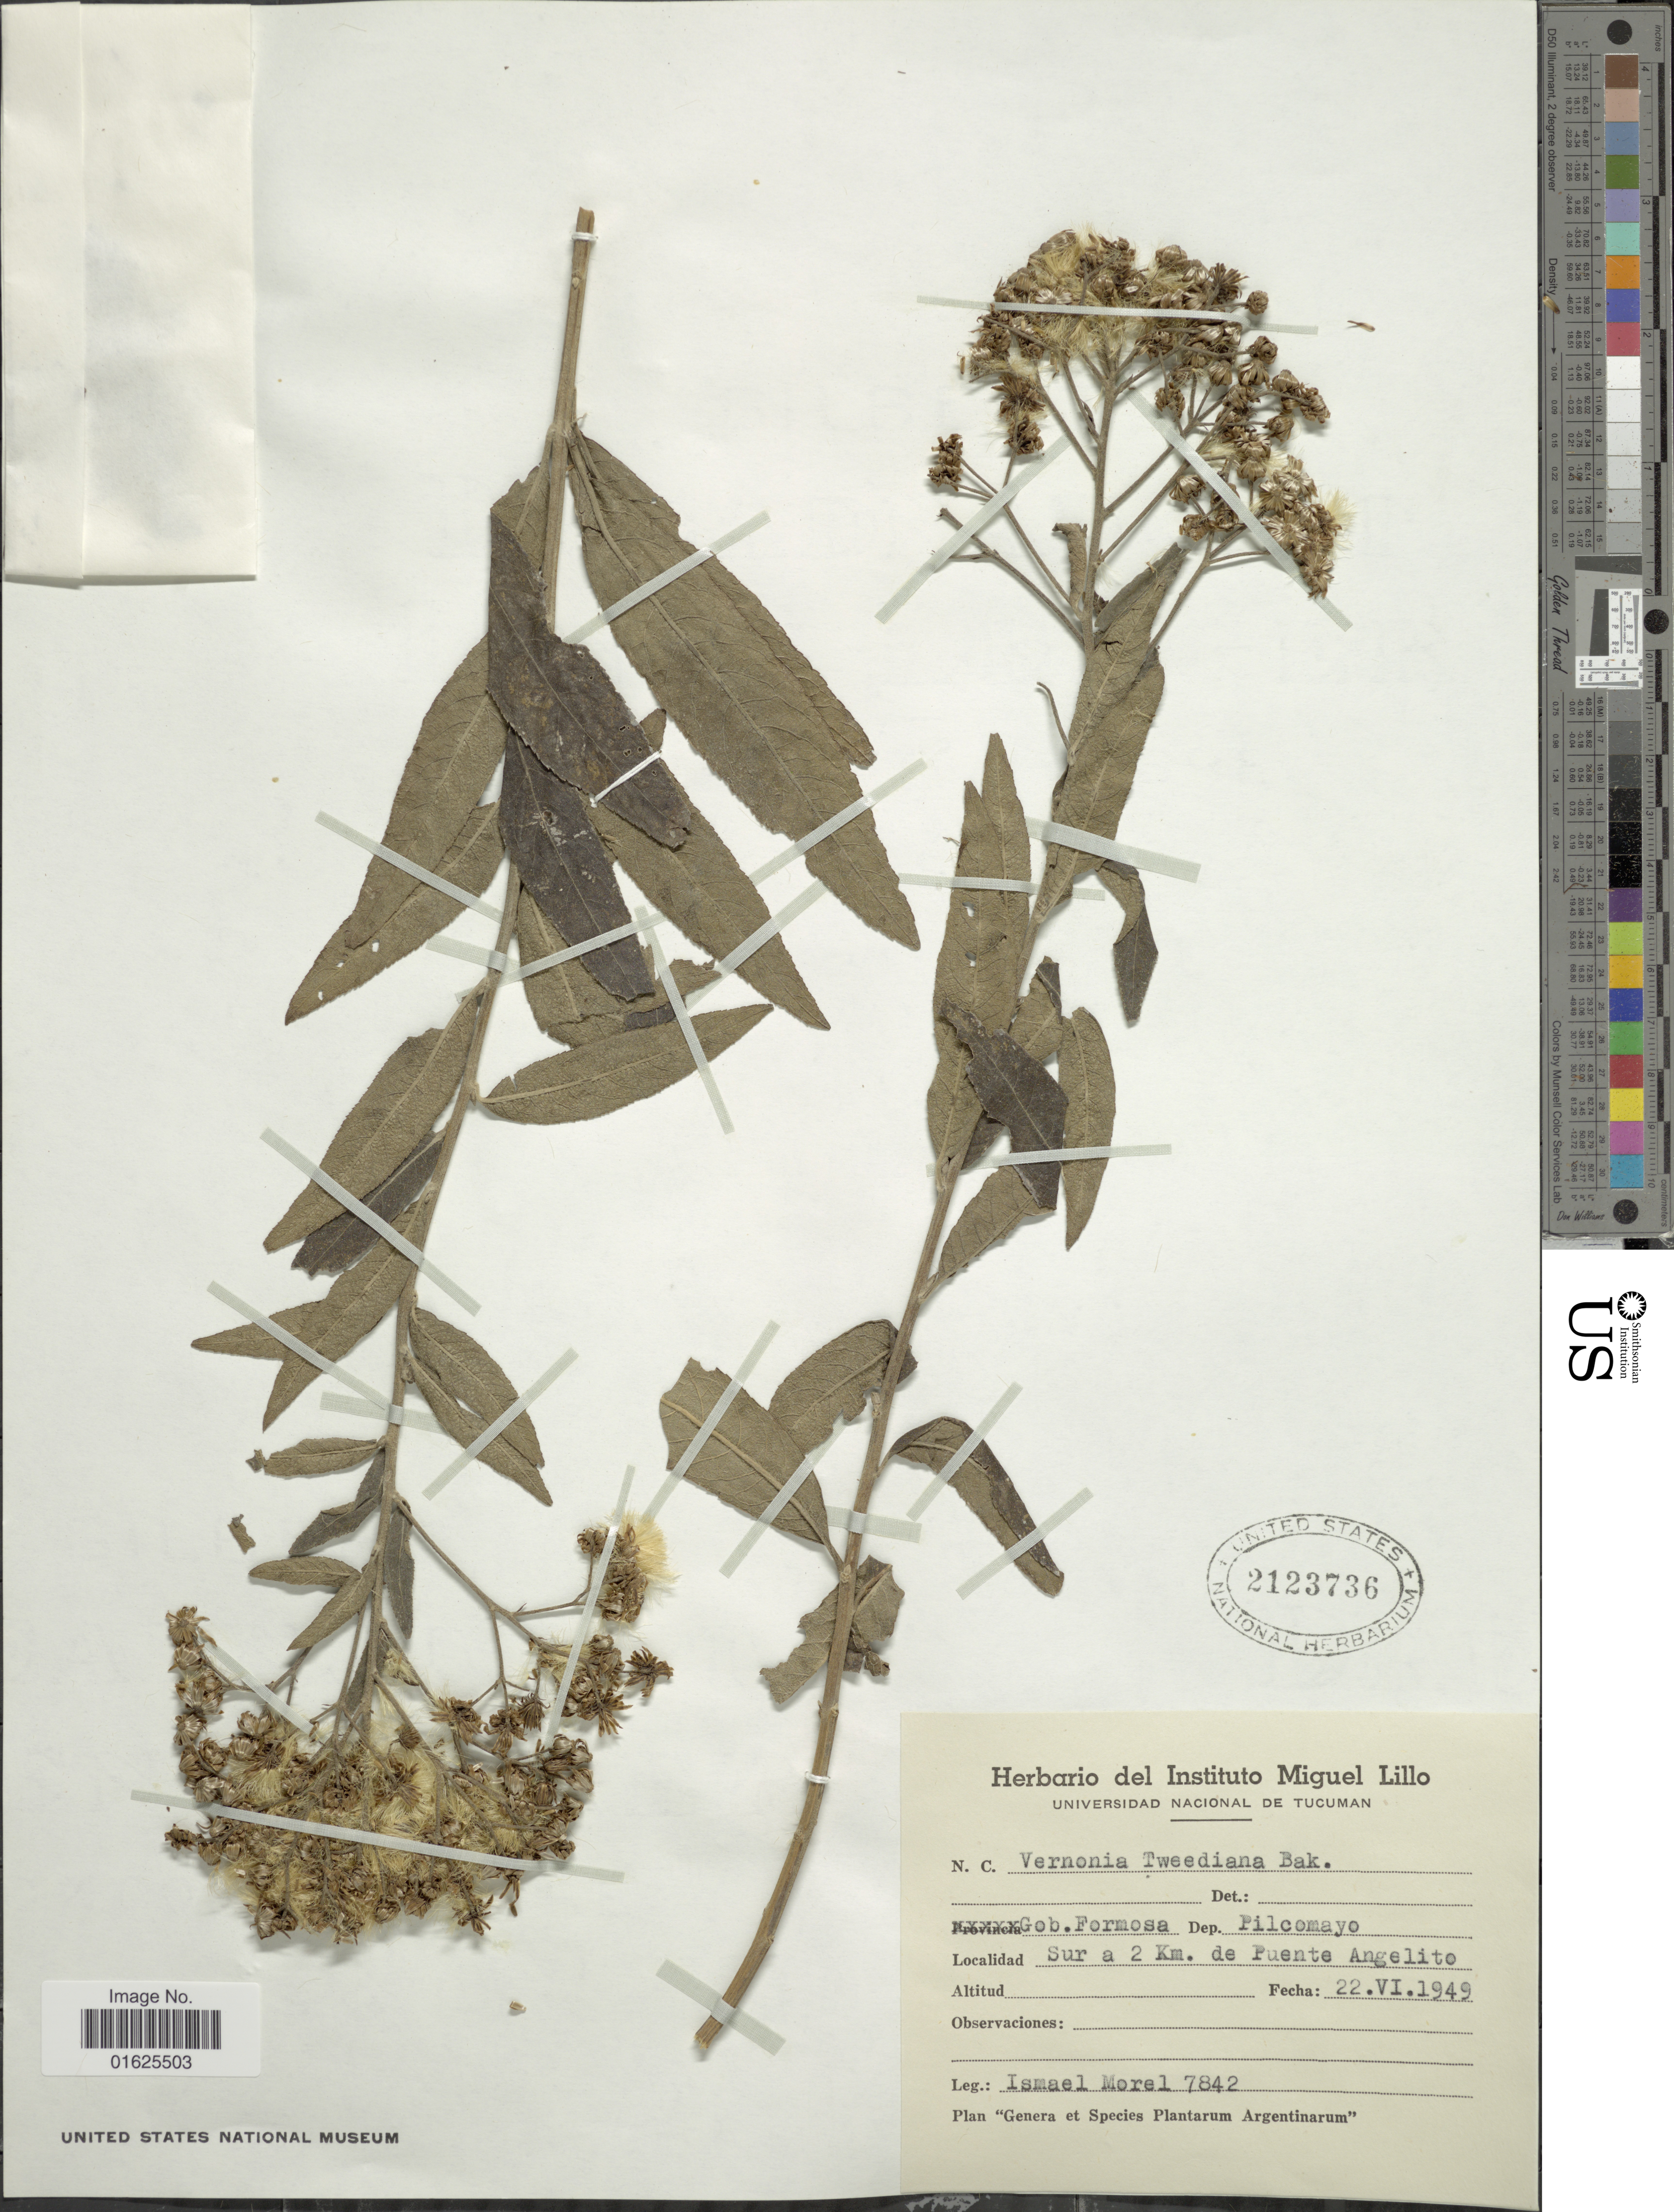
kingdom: Plantae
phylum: Tracheophyta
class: Magnoliopsida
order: Asterales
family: Asteraceae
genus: Vernonanthura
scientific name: Vernonanthura tweedieana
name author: (Baker) H. Rob.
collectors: I. Morel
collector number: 7842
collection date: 1949-06-22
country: Argentina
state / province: Formosa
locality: Gob. Formosa, Dep. Pilcomayo, Sur a 2 Km. de Puebte Angelito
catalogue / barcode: US 2123736